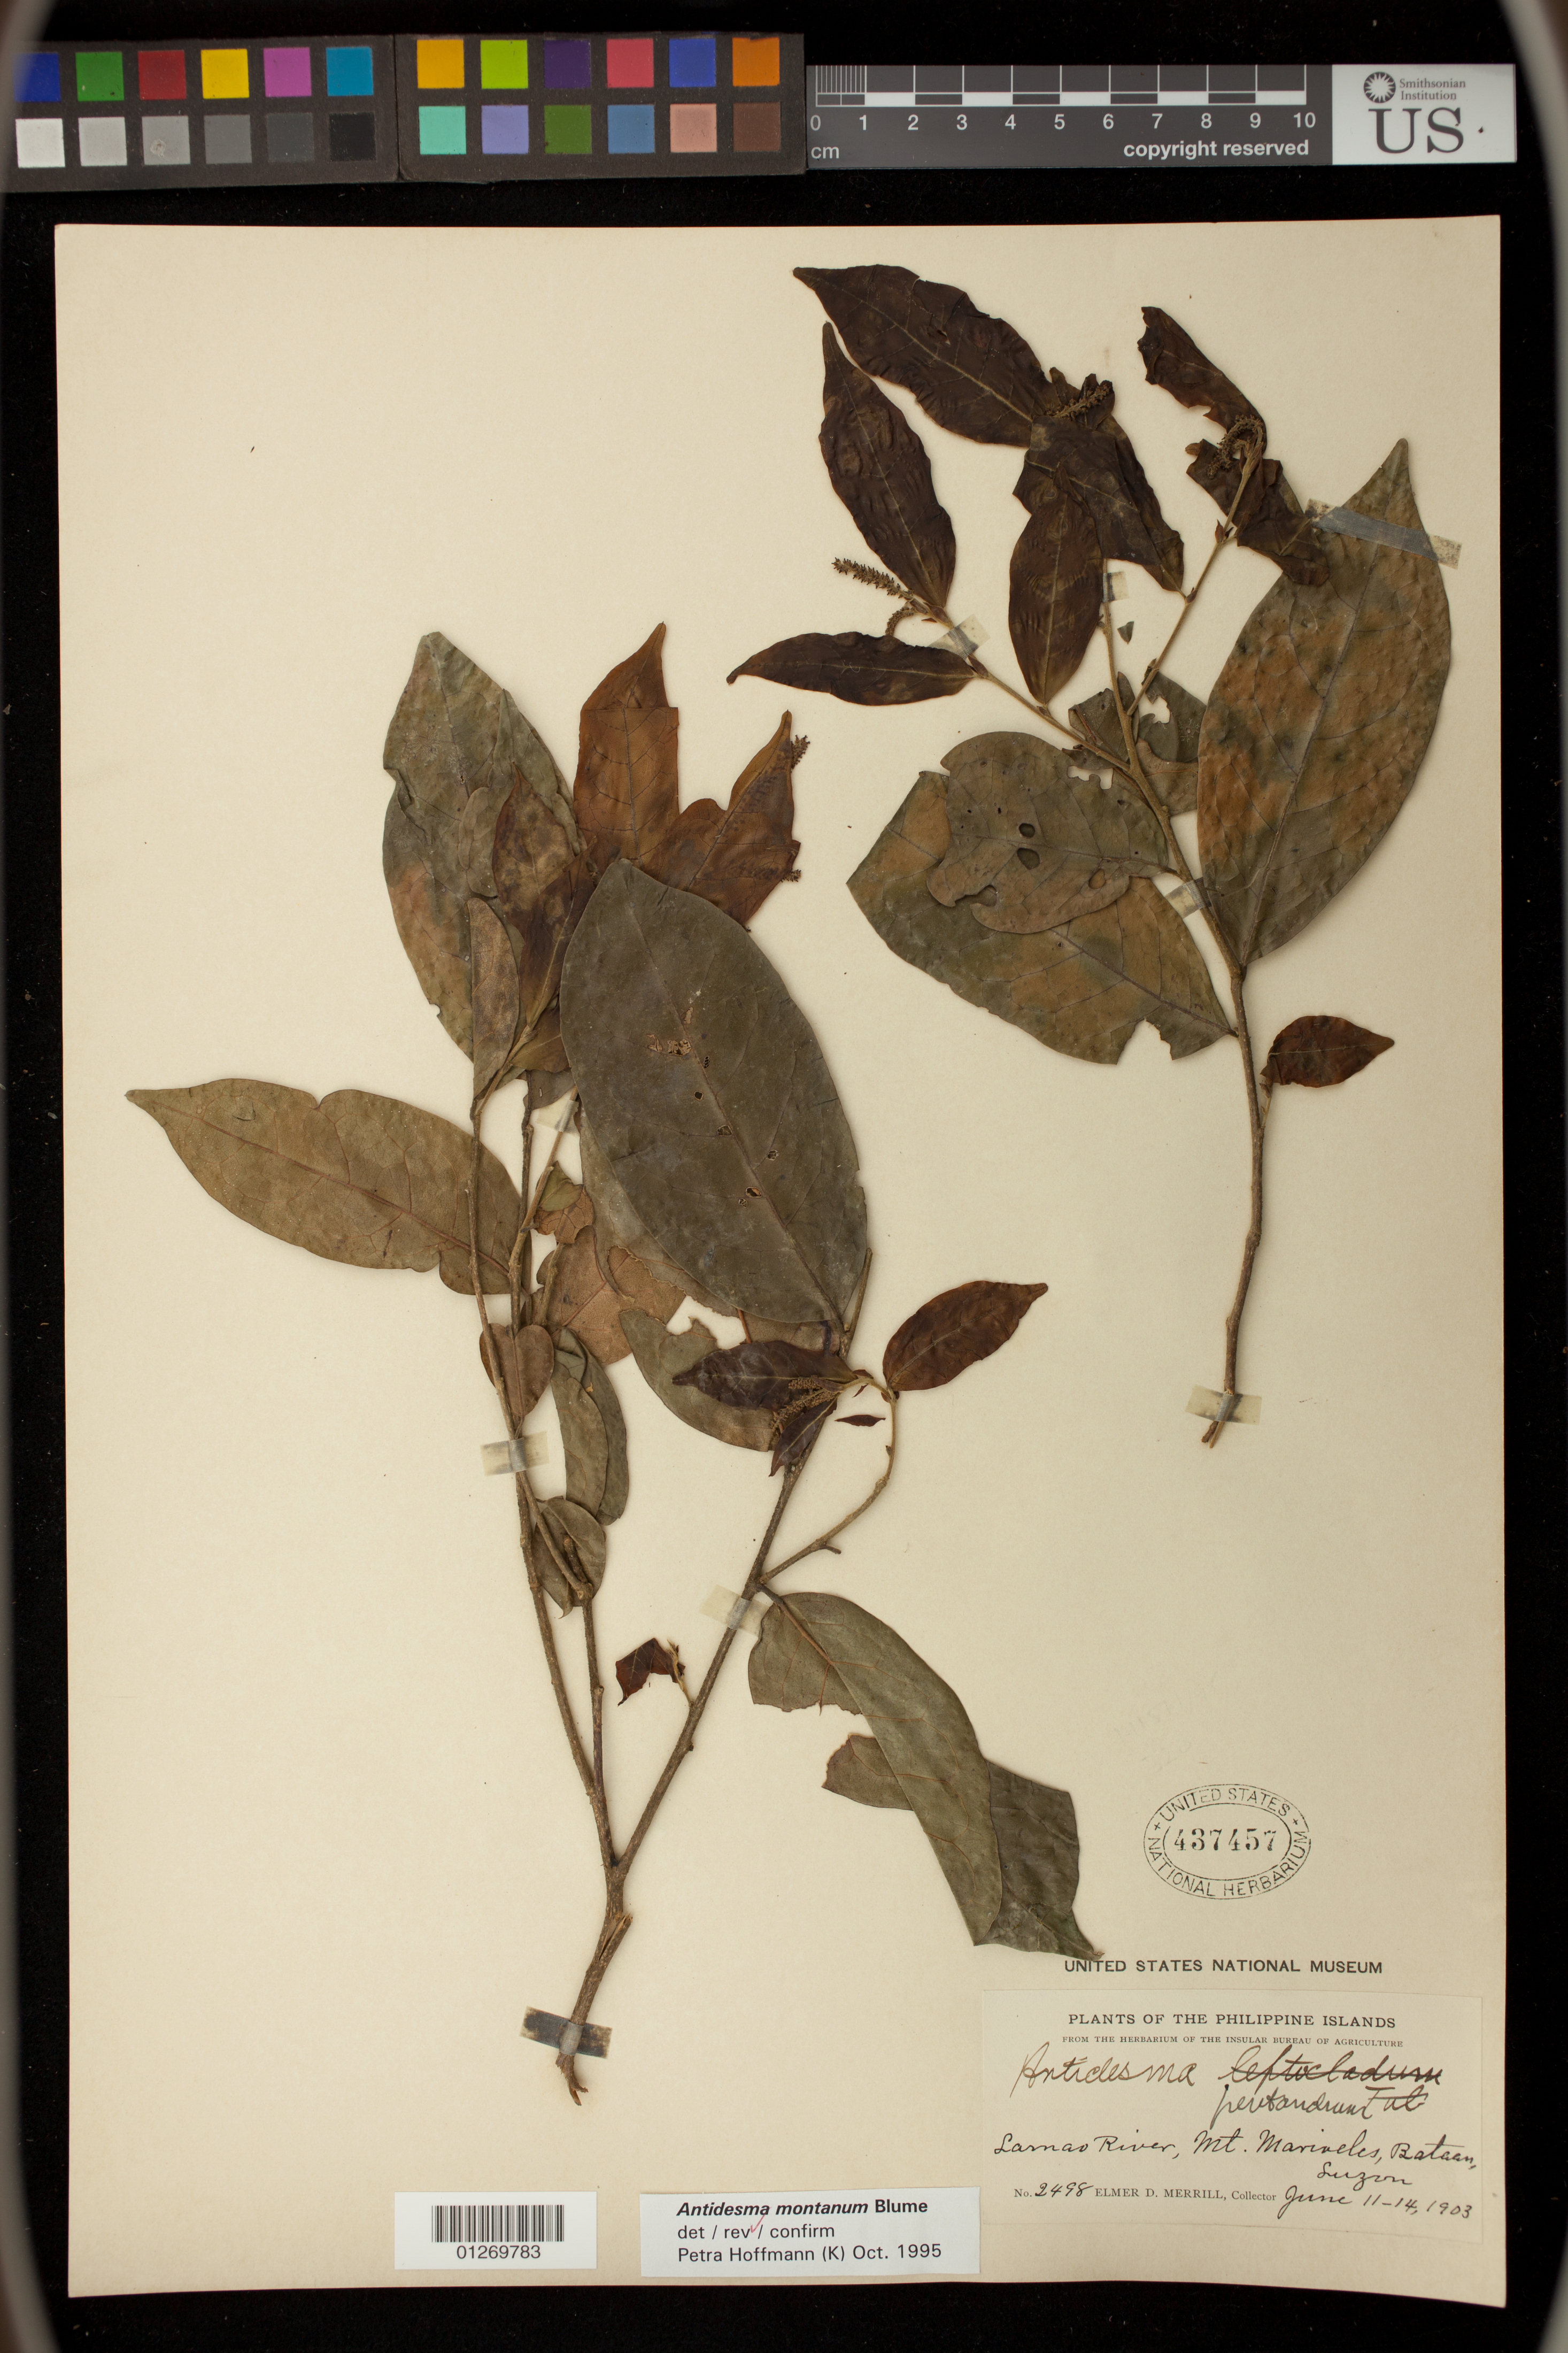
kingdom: Plantae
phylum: Tracheophyta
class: Magnoliopsida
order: Malpighiales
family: Phyllanthaceae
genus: Antidesma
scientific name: Antidesma montanum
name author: Blume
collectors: E. D. Merrill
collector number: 2498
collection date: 1903-06-11/1903-06-14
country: Philippines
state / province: Central Luzon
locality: Lamao River, Mt. Mariveles, Bataan, Luzon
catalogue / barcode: US 437457